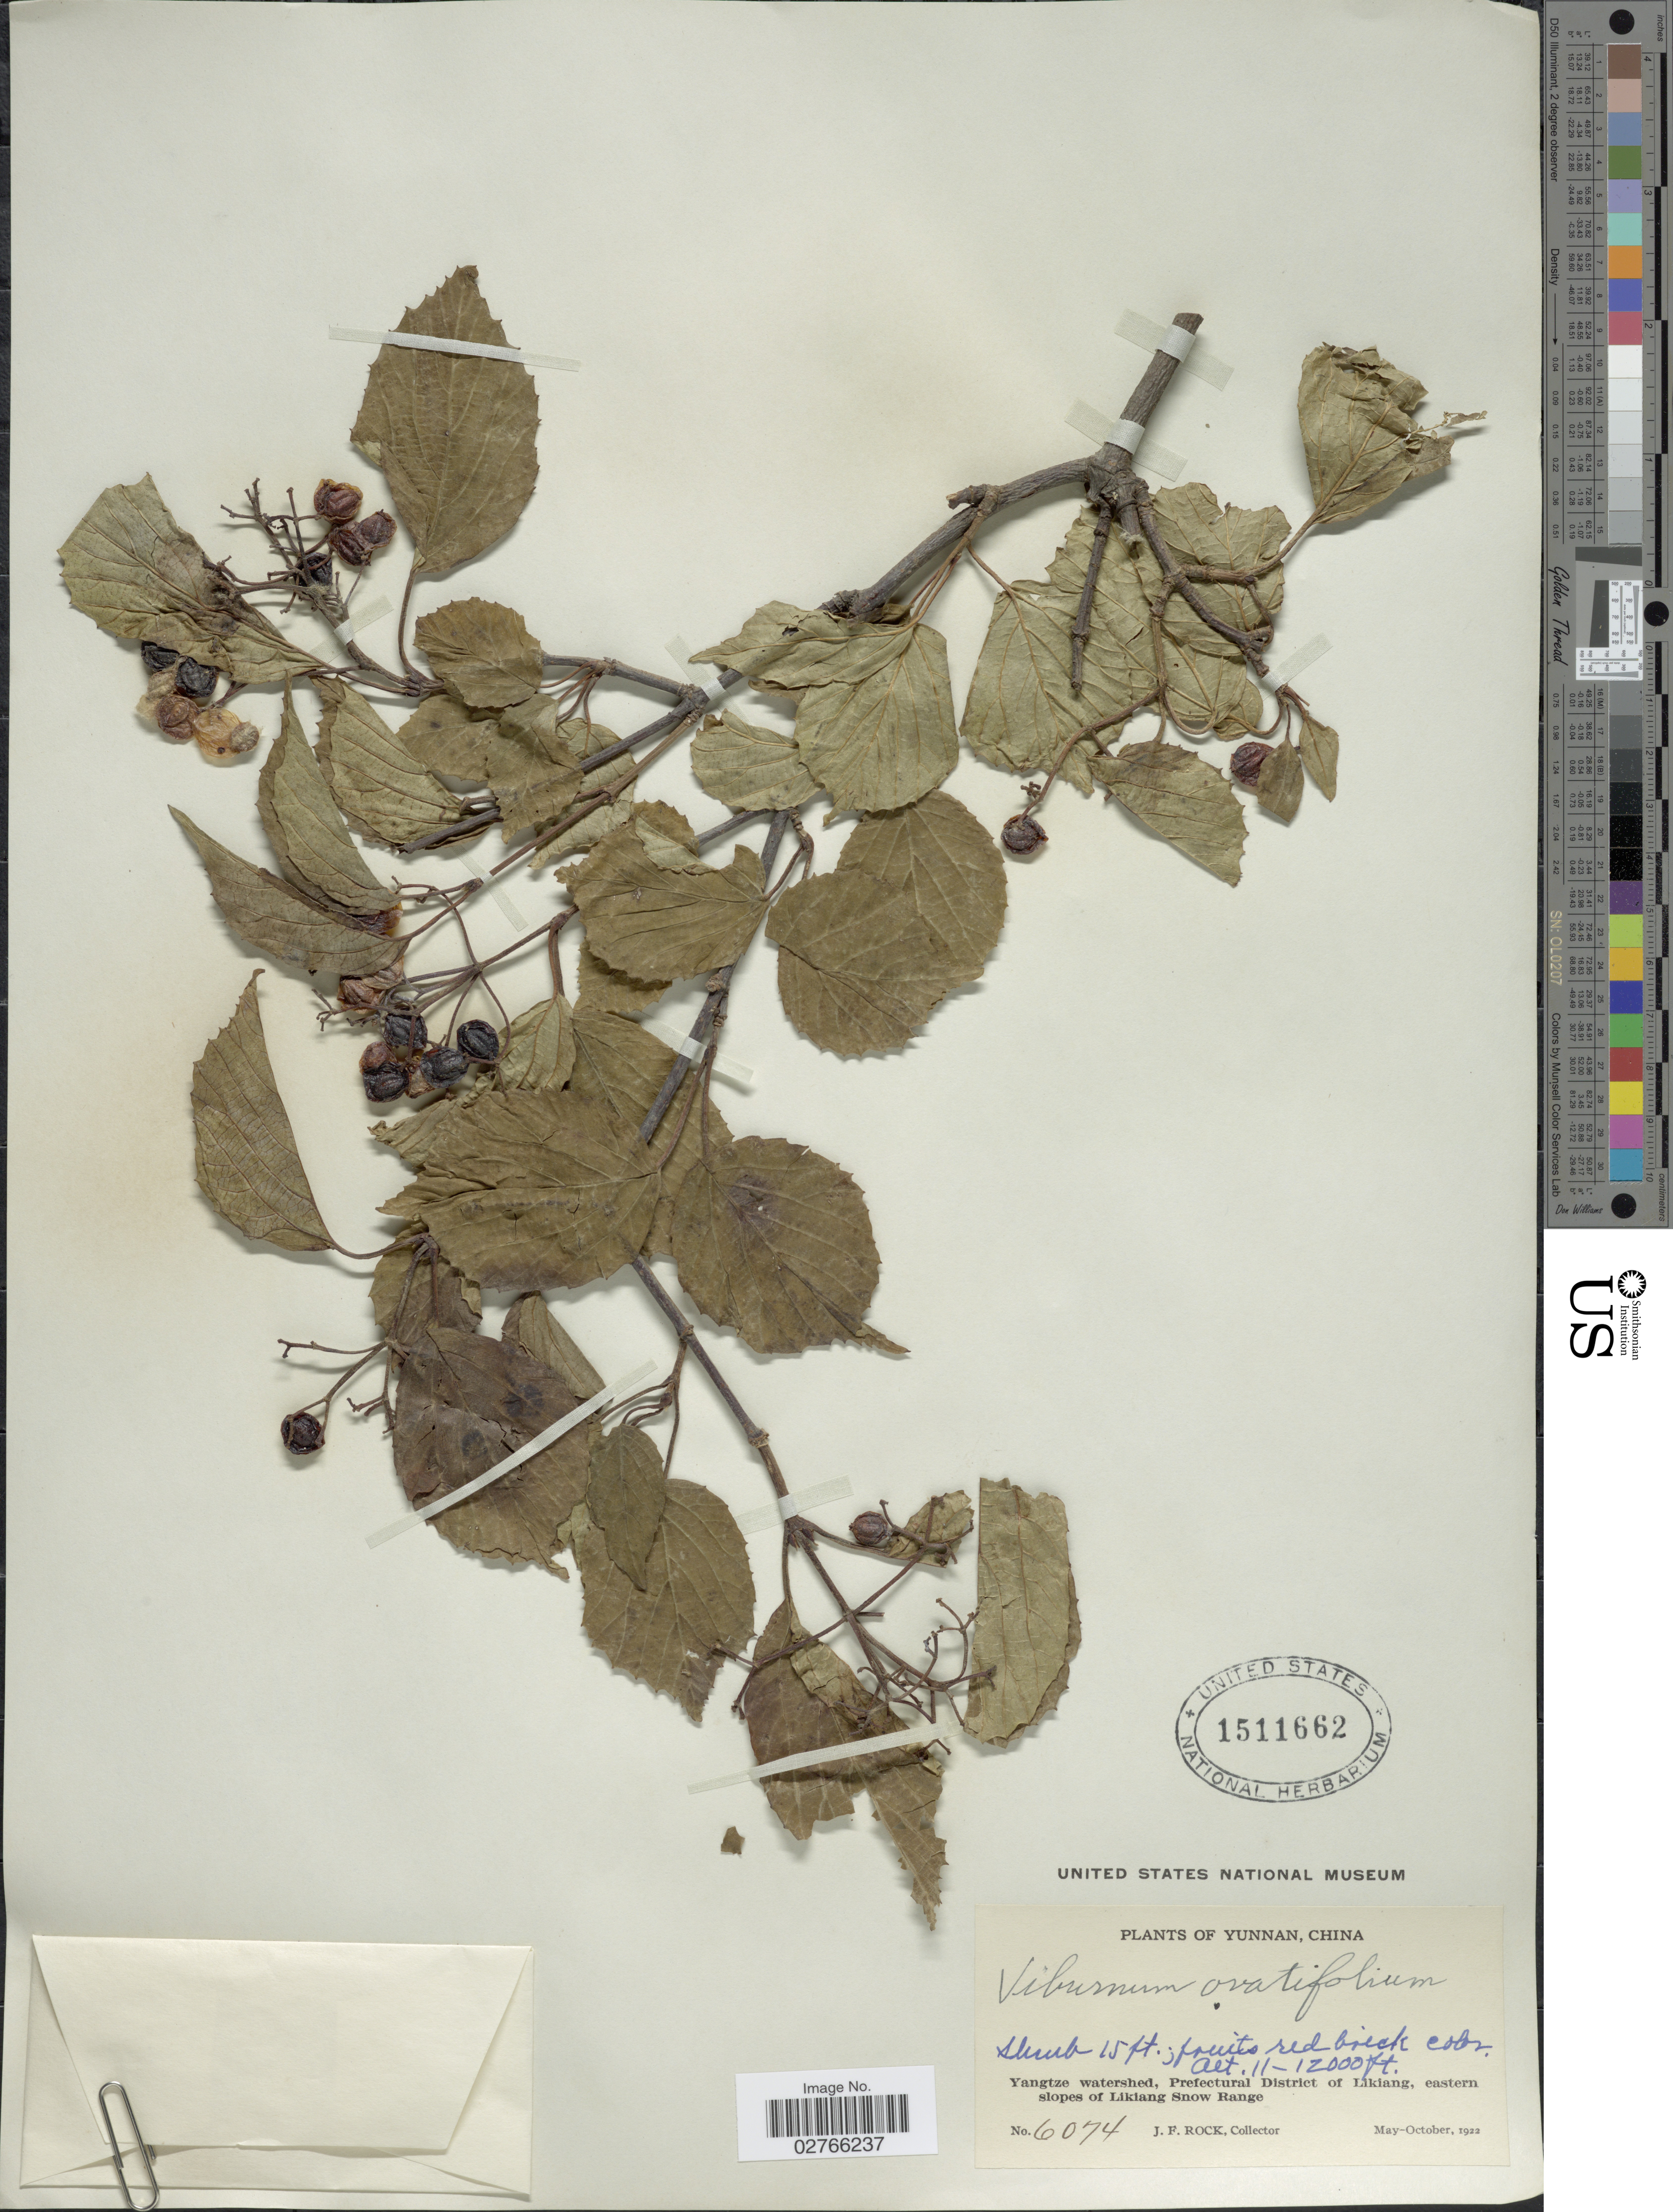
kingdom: Plantae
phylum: Tracheophyta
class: Magnoliopsida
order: Dipsacales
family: Viburnaceae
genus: Viburnum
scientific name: Viburnum ovatifolium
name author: Rehder in Sarg.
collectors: J. Rock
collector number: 6074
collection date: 1922-05/1922-10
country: China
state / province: Yunnan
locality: Yangtze watershed, Prefectural District of Likiang, eastern slopes of Likiang Snow Range.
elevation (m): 3353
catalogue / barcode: US 1511662